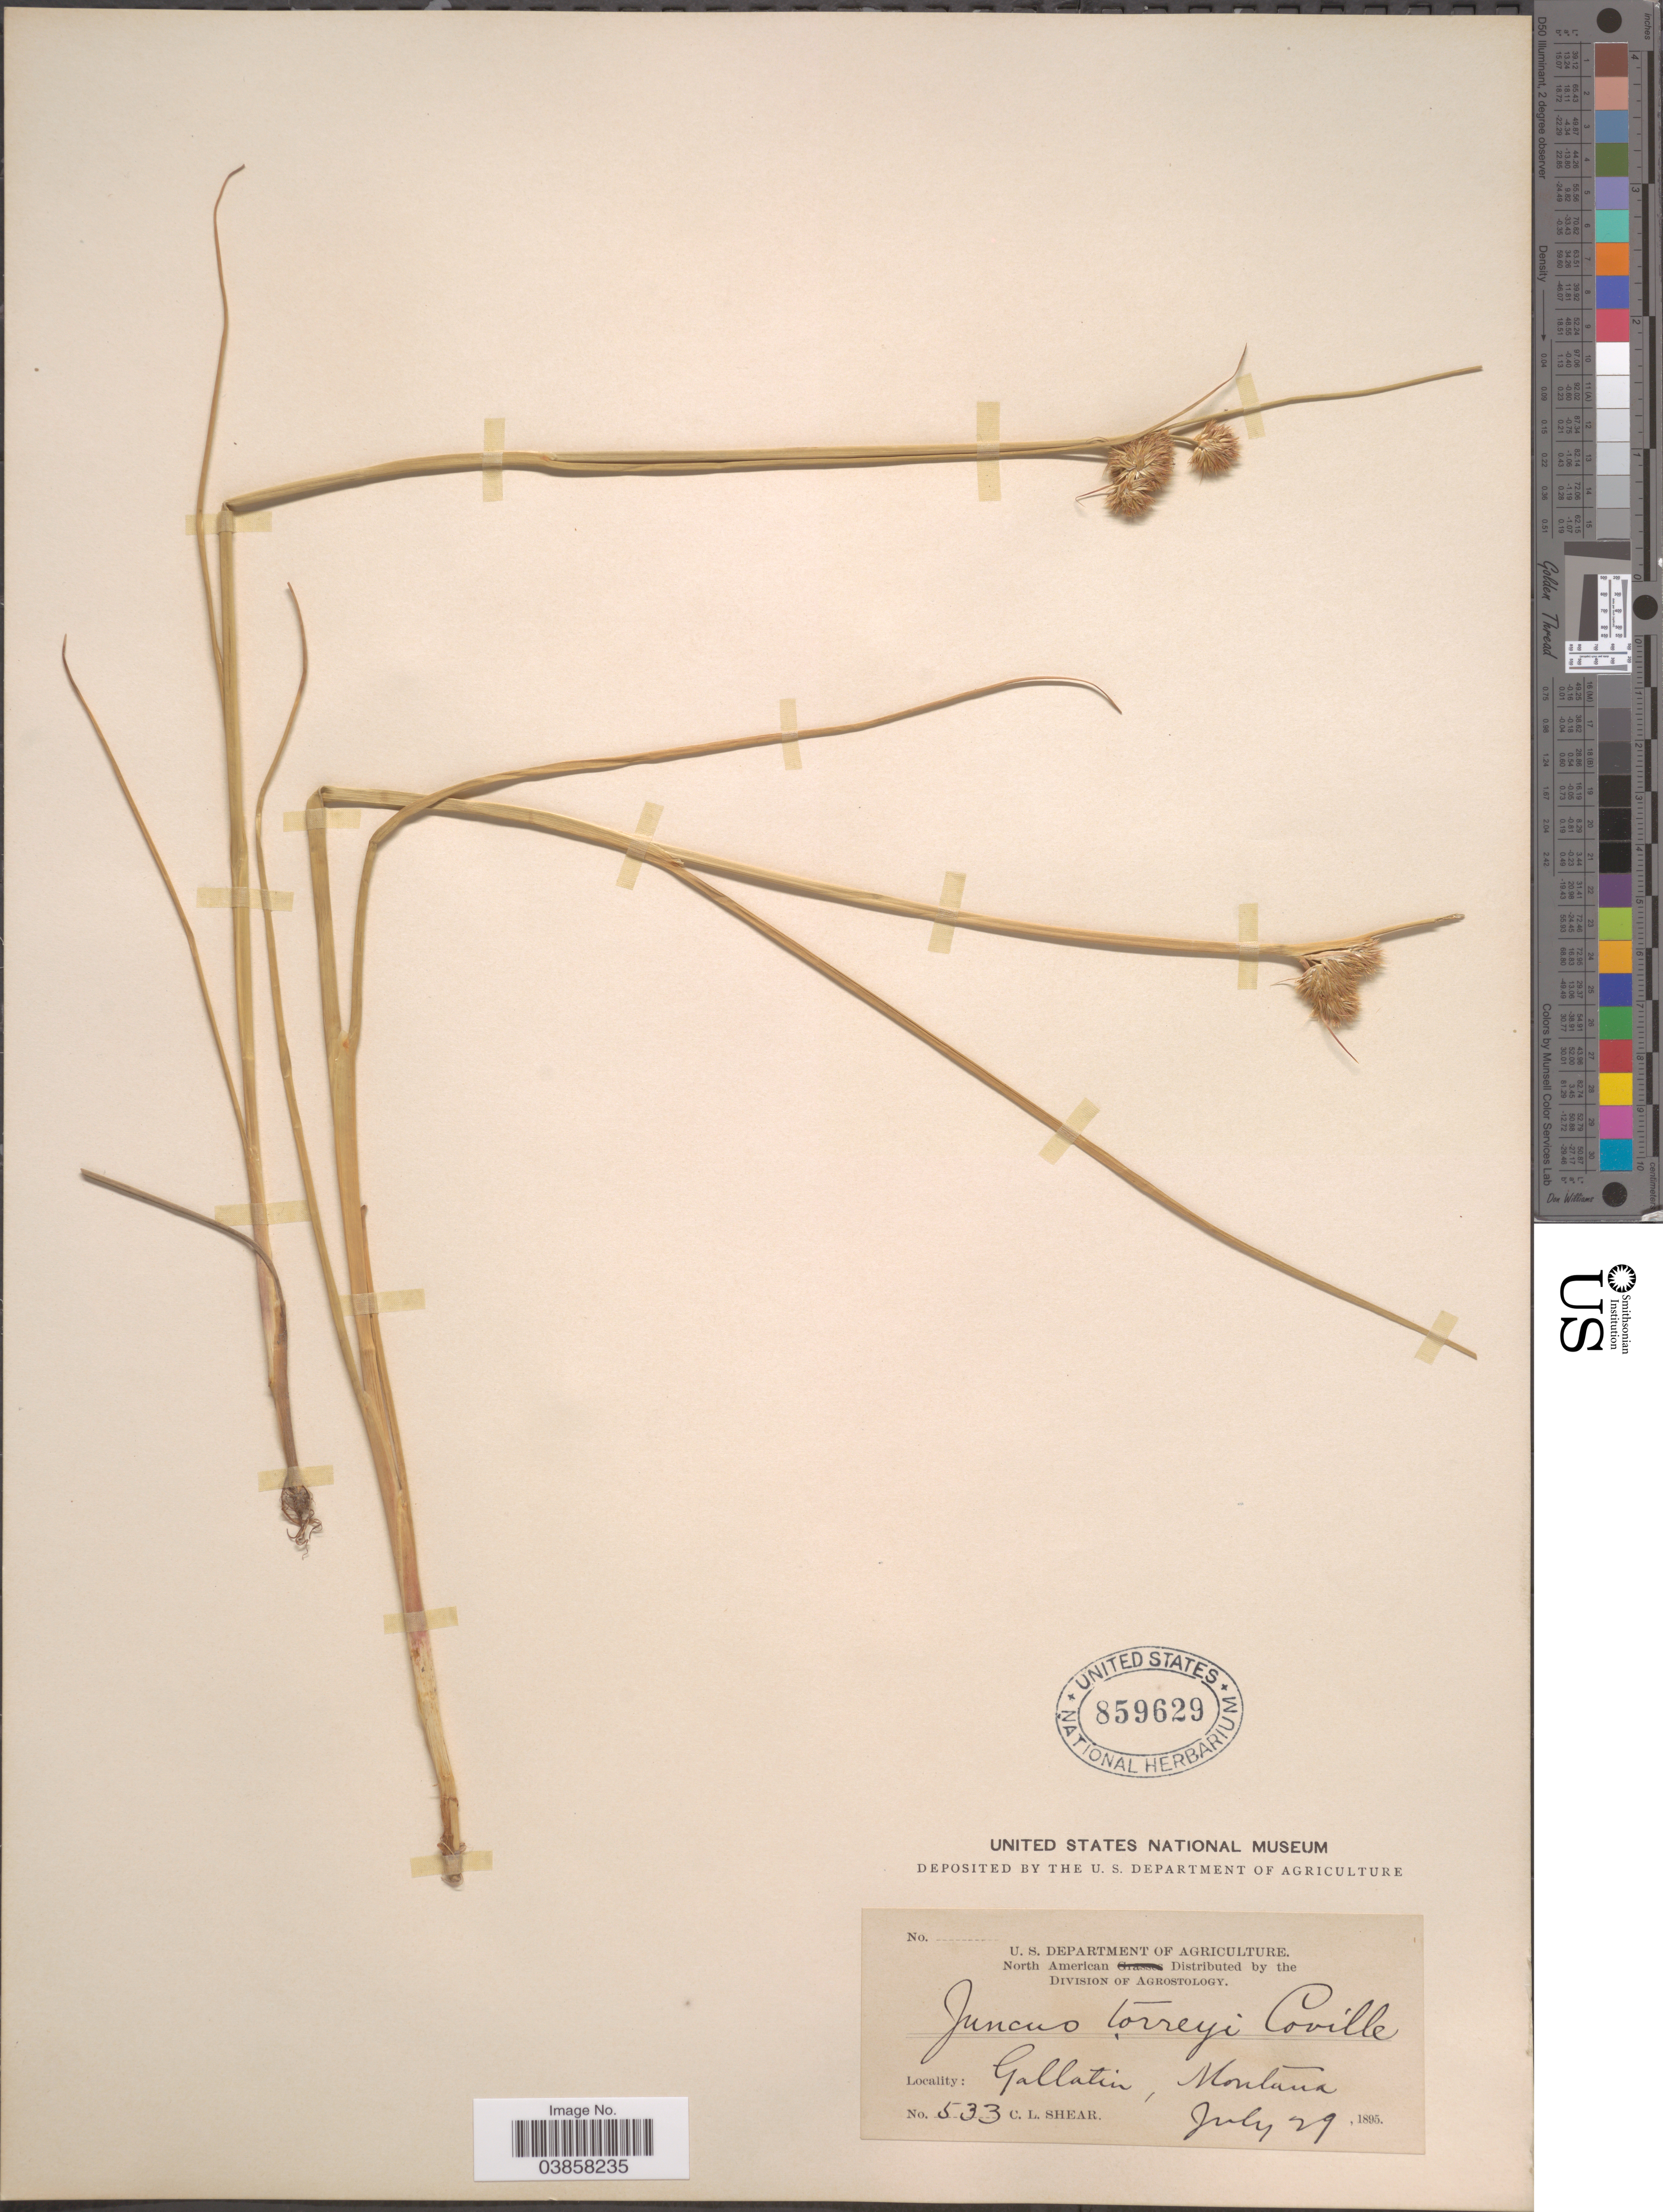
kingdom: Plantae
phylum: Tracheophyta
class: Liliopsida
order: Poales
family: Juncaceae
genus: Juncus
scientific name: Juncus torreyi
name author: Coville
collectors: C. L. Shear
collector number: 533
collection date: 1895-07-29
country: United States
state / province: Montana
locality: Gallatin.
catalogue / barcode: US 859629